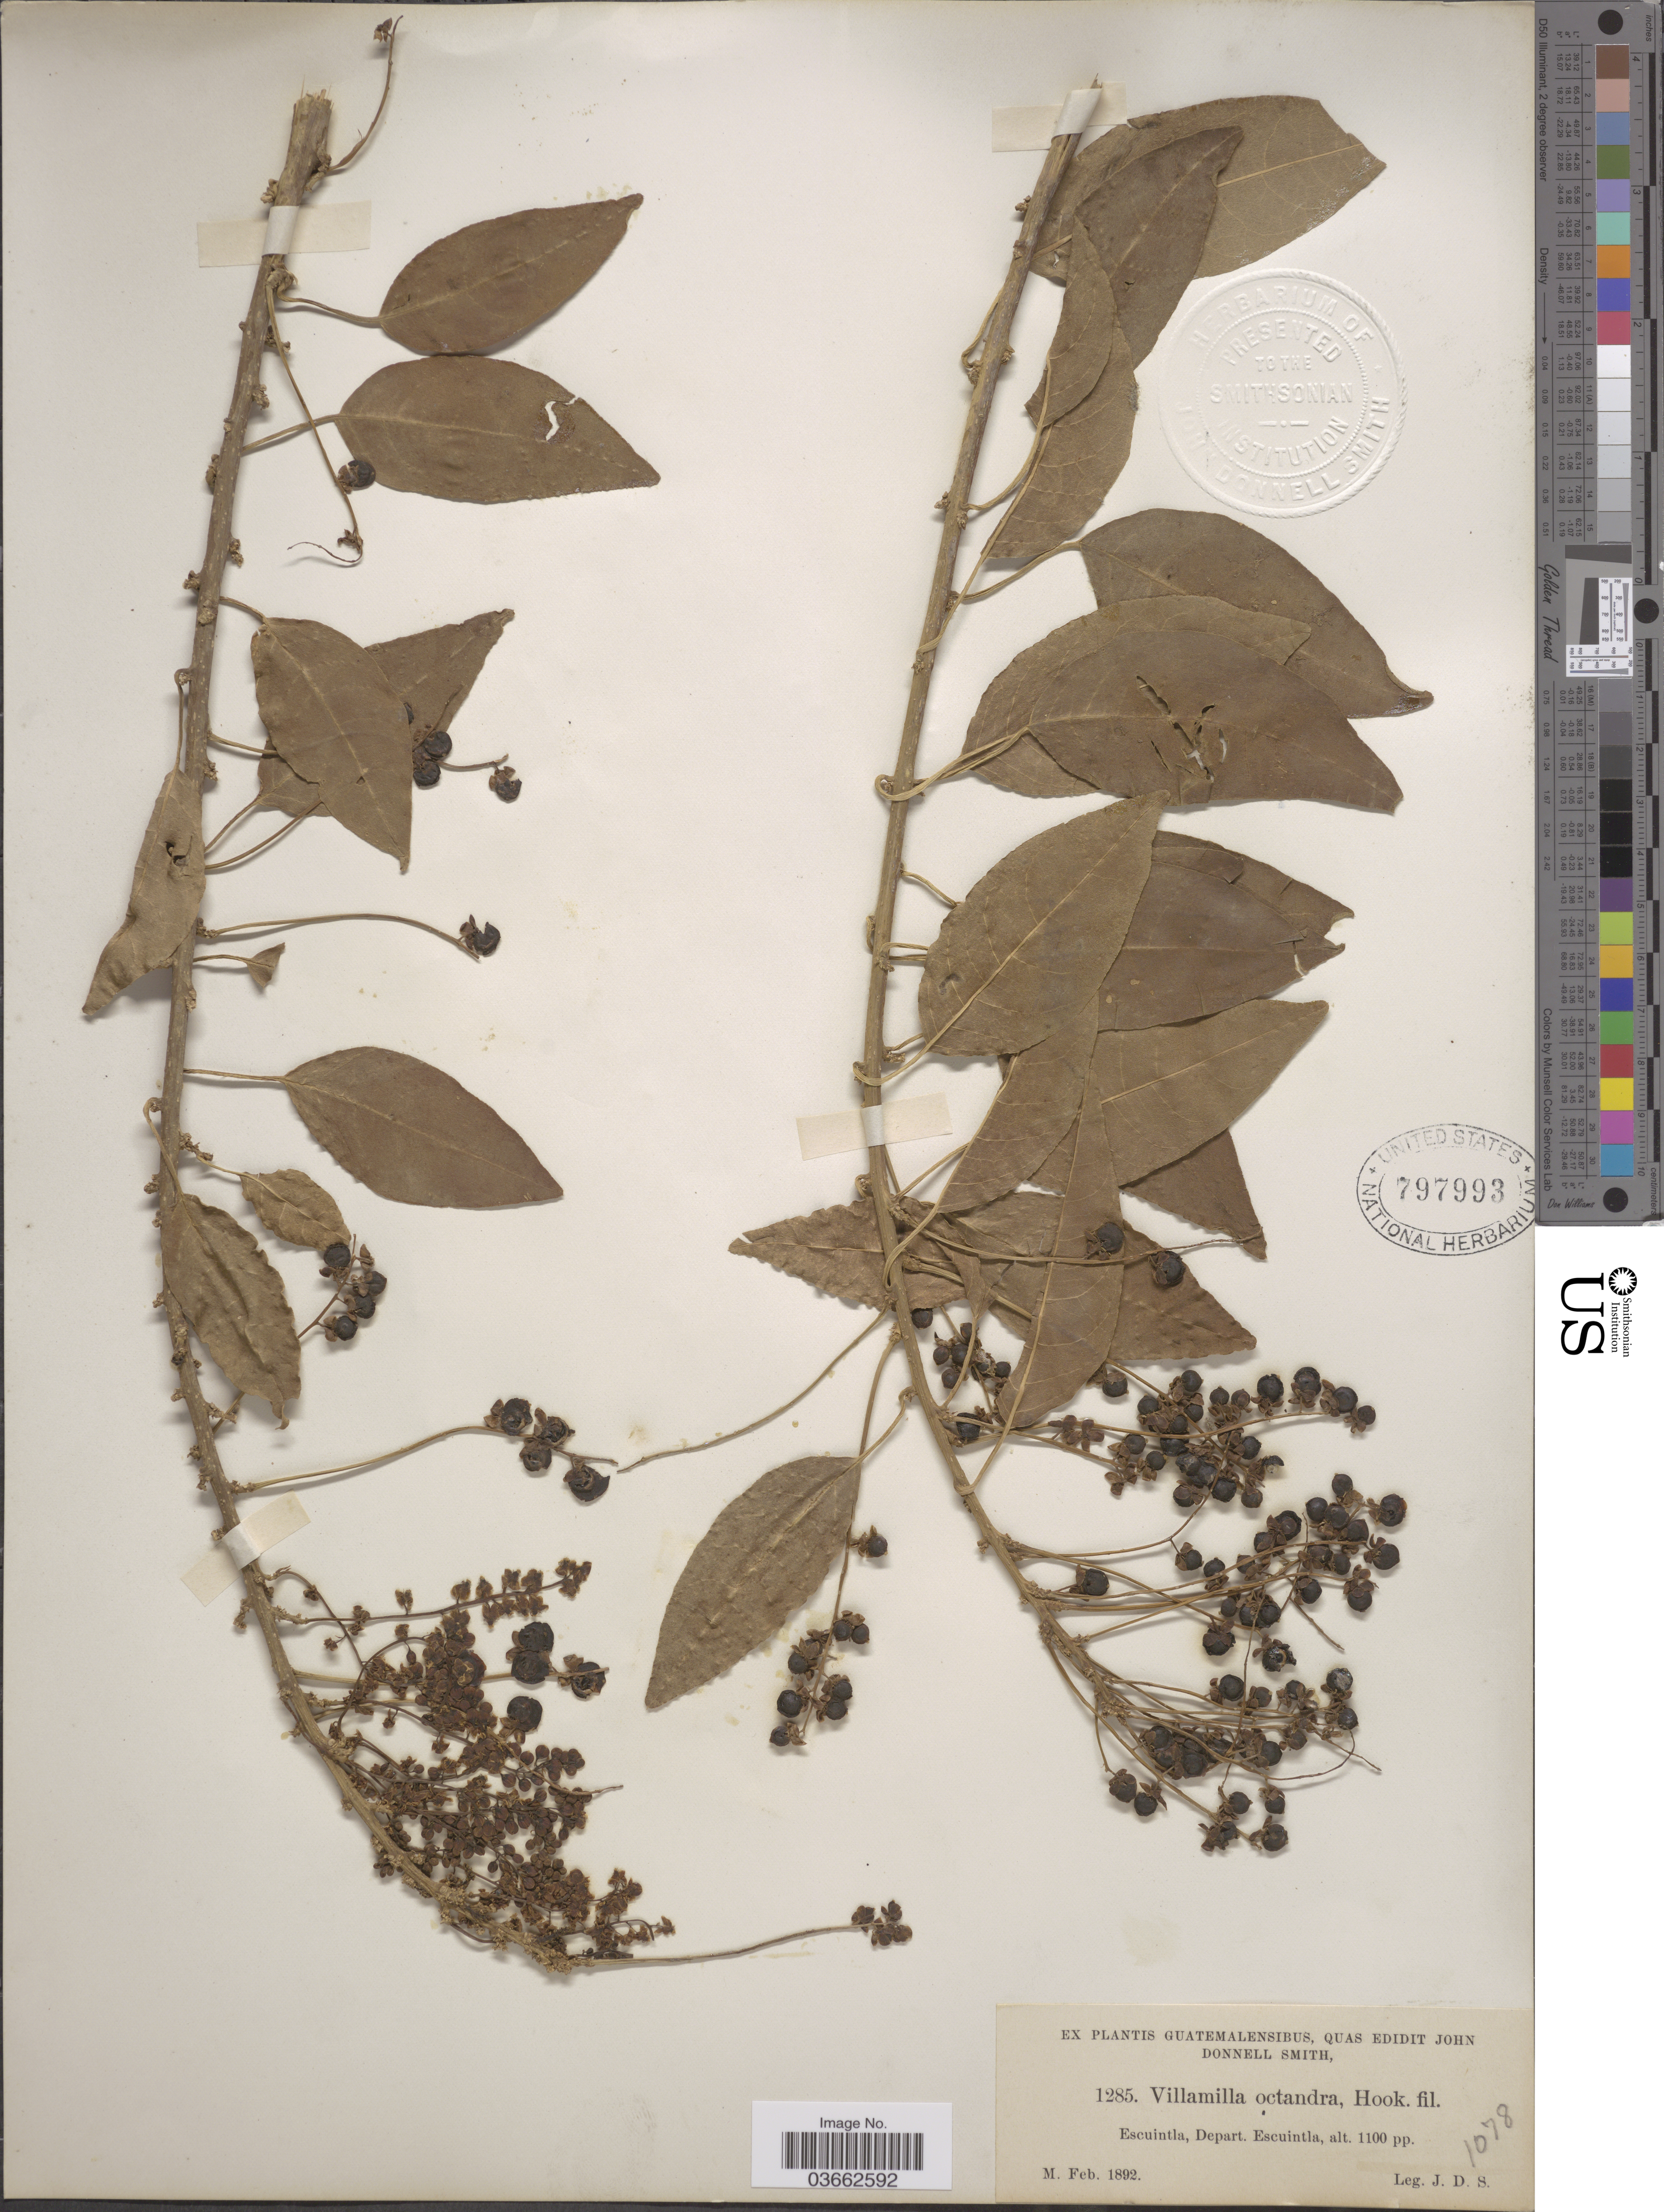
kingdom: Plantae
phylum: Tracheophyta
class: Magnoliopsida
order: Caryophyllales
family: Phytolaccaceae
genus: Trichostigma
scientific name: Trichostigma octandrum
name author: (L.) H. Walter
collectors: J. Donnell Smith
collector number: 1285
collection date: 1892-02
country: Guatemala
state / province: Escuintla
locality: Depart. Escuintla.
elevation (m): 335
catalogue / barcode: US 797993